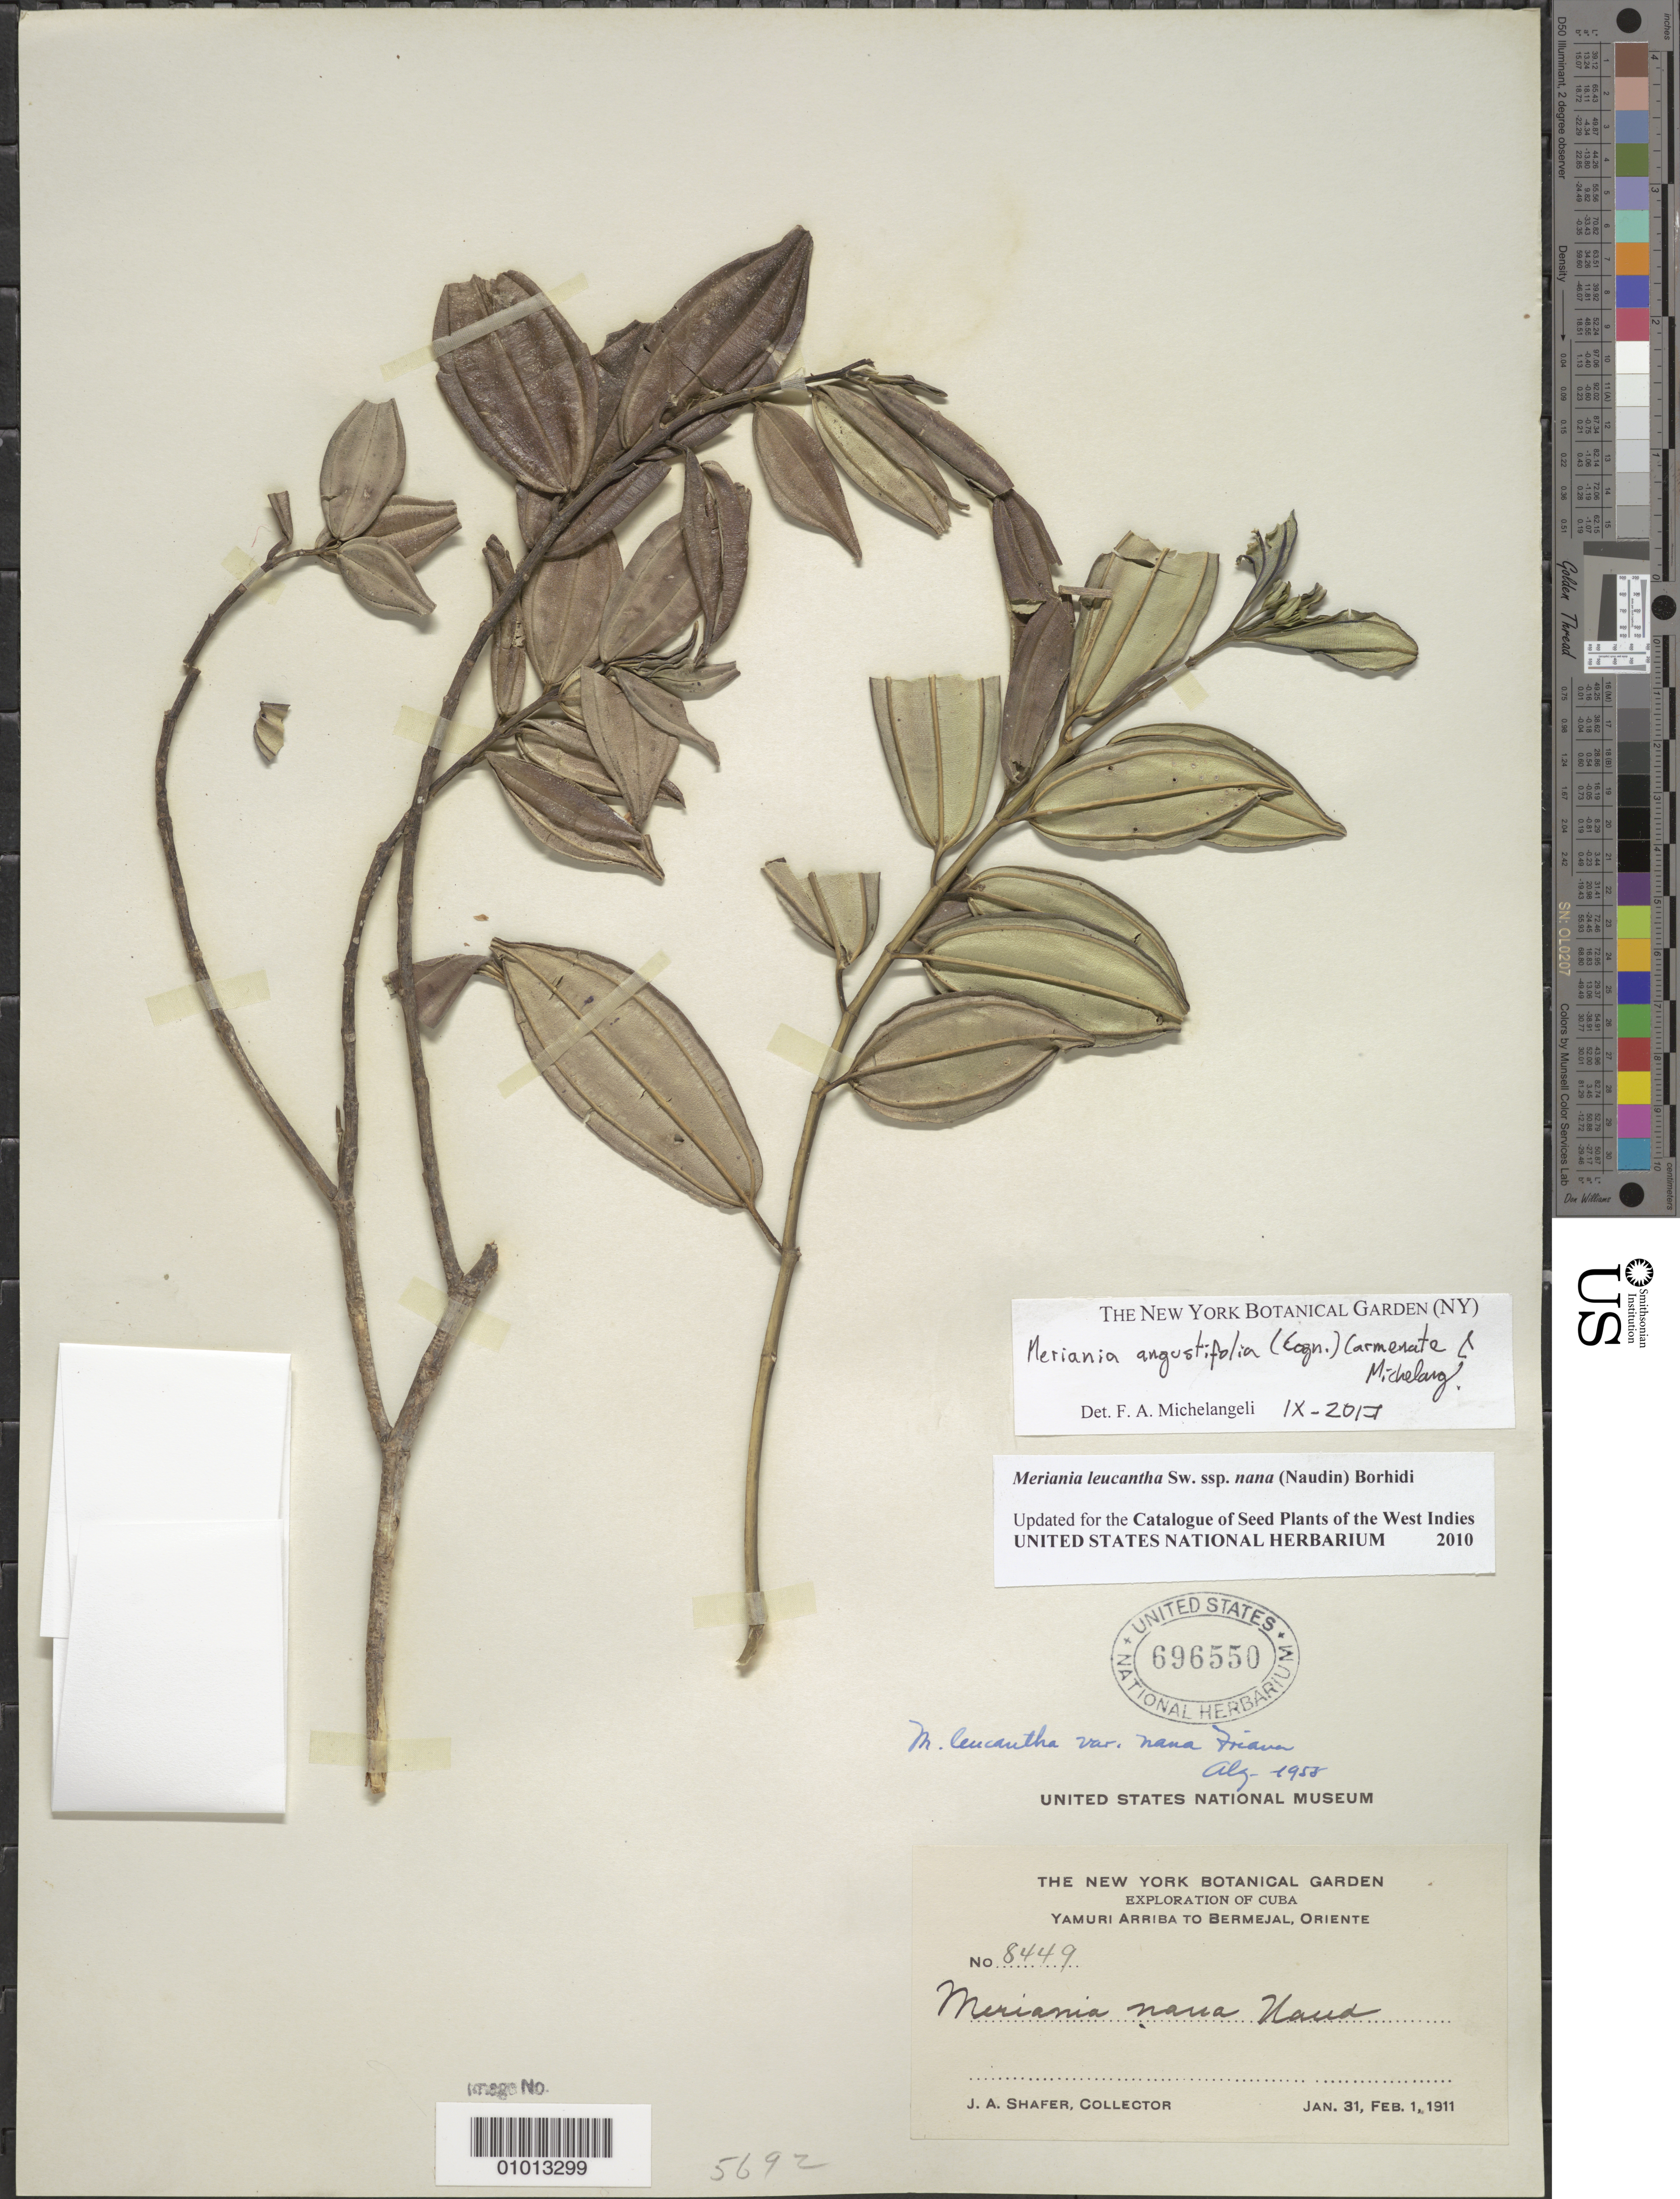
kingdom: Plantae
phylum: Tracheophyta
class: Magnoliopsida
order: Myrtales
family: Melastomataceae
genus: Meriania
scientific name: Meriania angustifolia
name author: (Cogn.) Carmenate & Michelang.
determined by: Michelangeli, F. A.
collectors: J. A. Shafer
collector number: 8449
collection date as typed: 31 Jan 1911 and 01 Feb 1911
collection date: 1911-01-31,1911-02-01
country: Cuba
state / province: Oriente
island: Cuba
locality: Yamuri Arriba to Bermejal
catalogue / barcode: US 696550